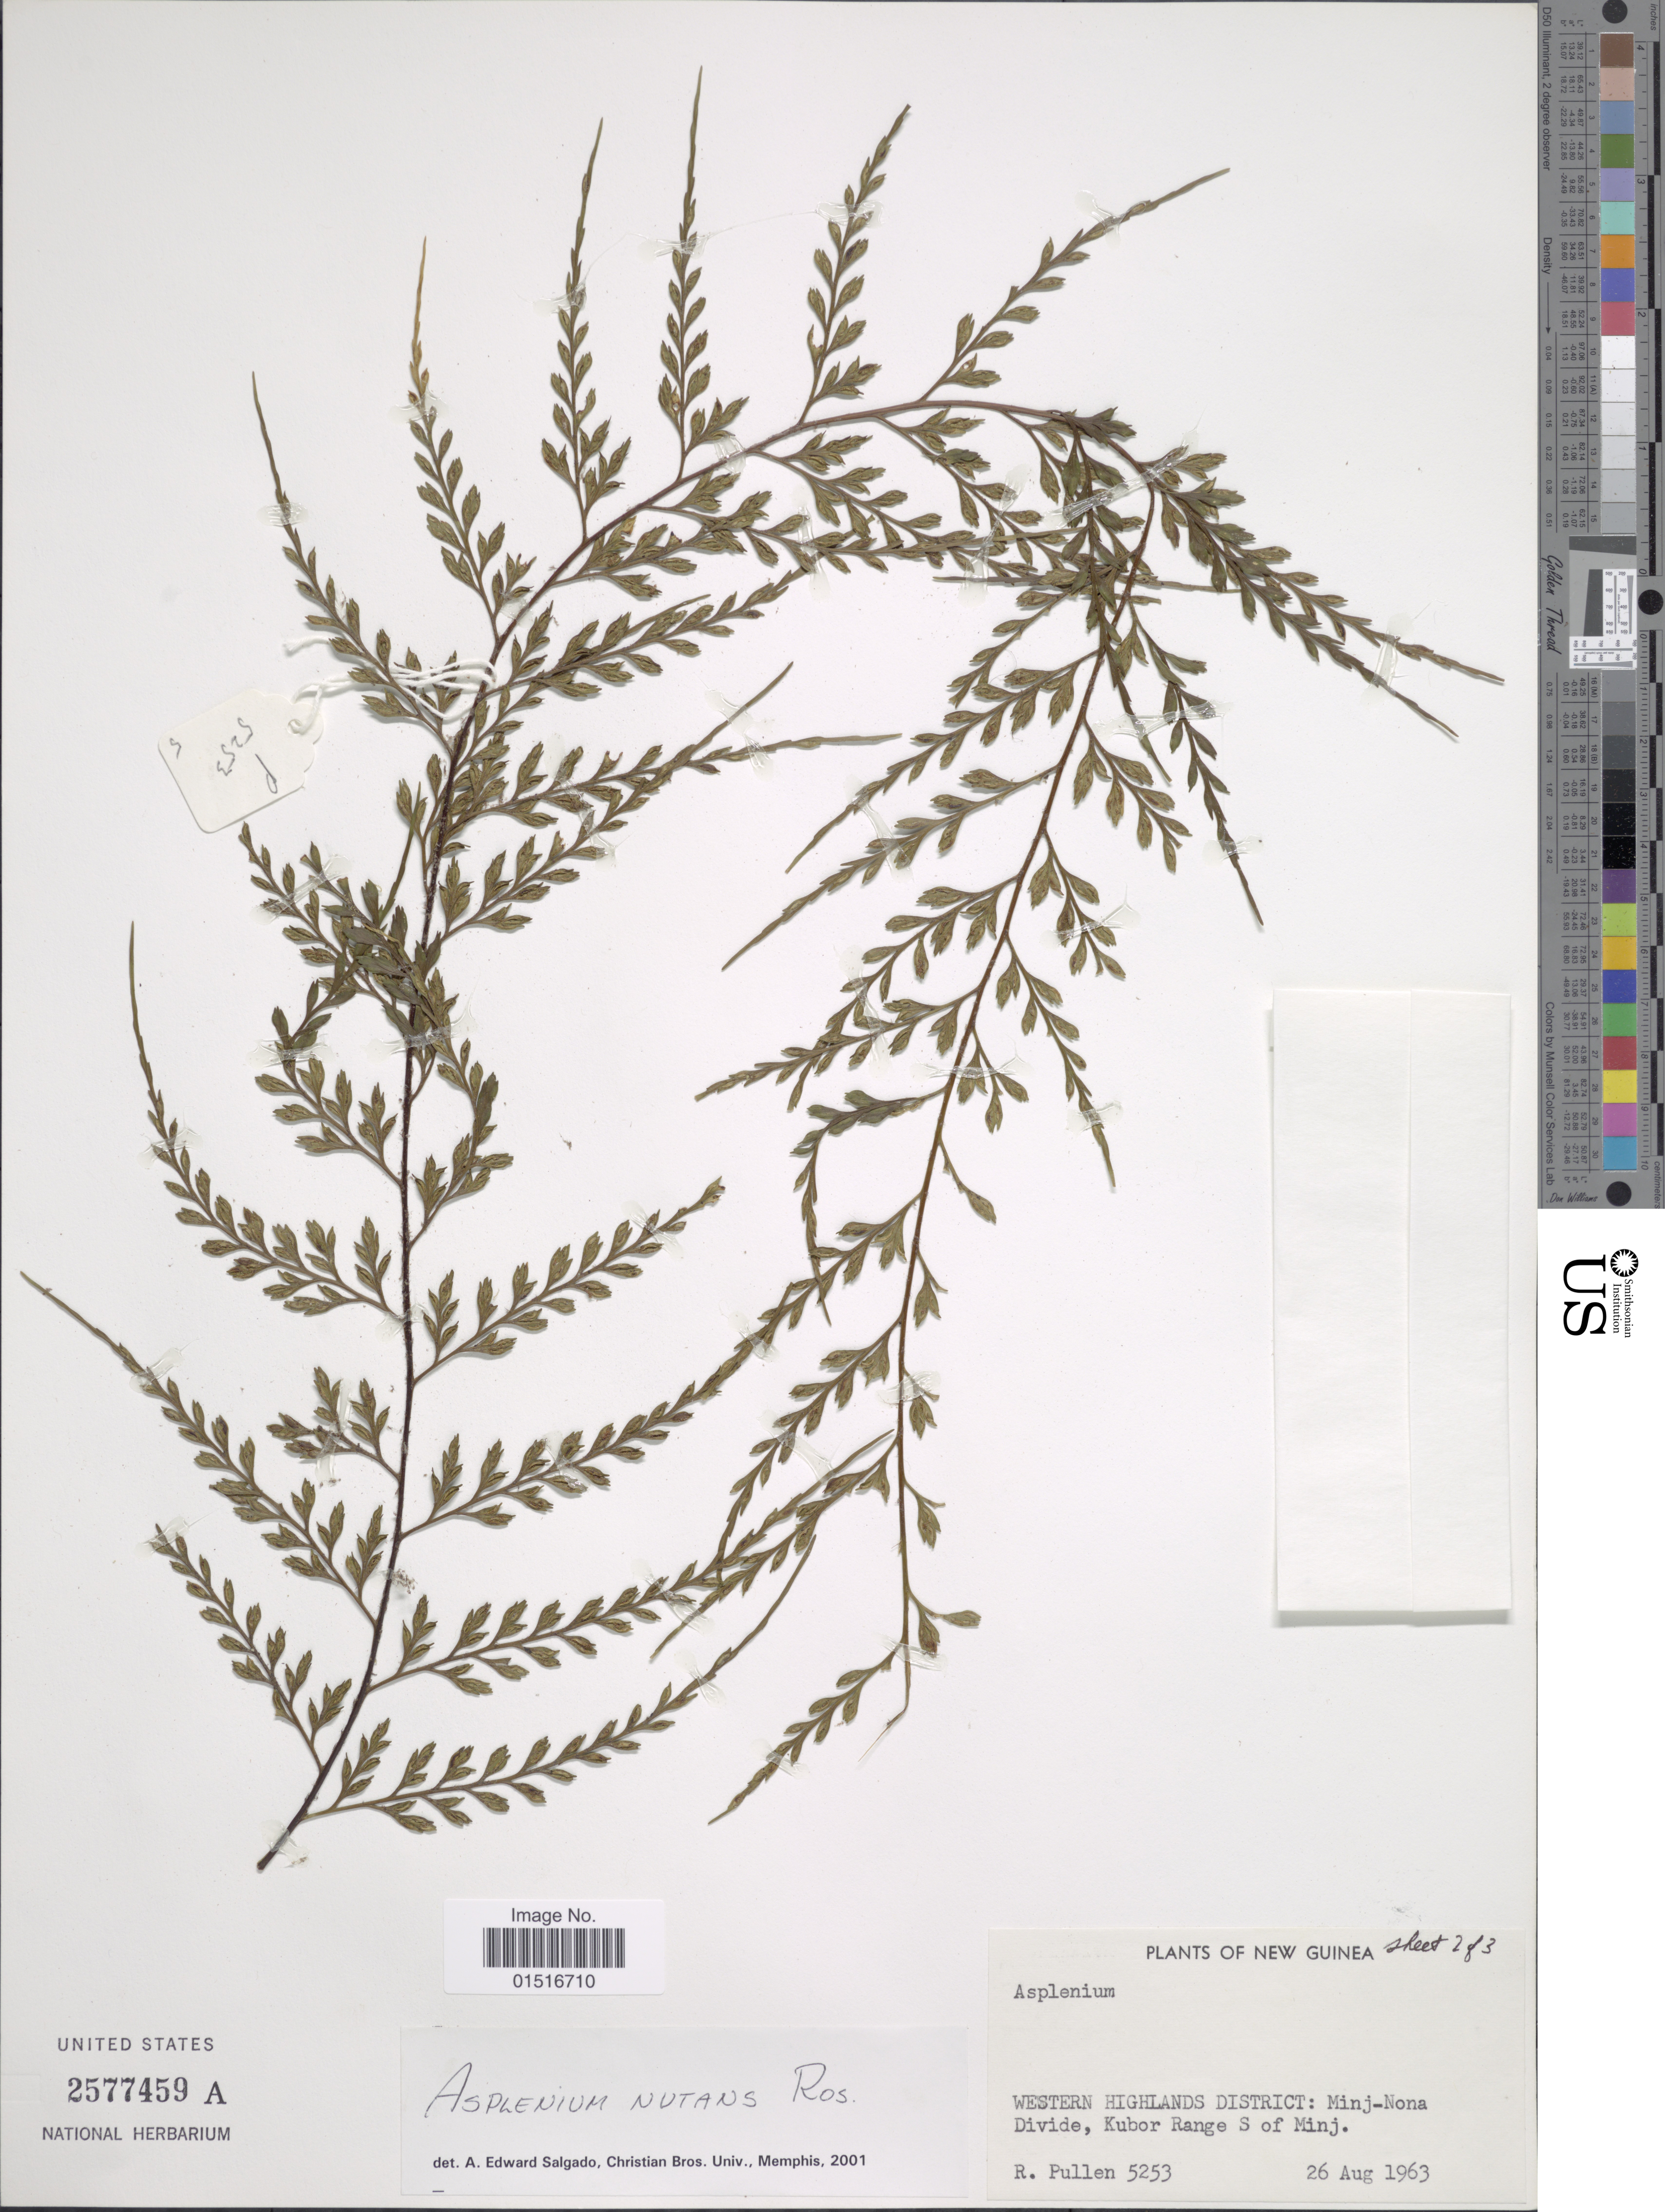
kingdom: Plantae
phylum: Tracheophyta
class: Polypodiopsida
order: Polypodiales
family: Aspleniaceae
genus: Asplenium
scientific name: Asplenium nutans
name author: Rosenst.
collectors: R. Pullen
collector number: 5253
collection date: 1963-08-26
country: Papua New Guinea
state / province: Western Highlands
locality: Minj-Nona Divide, Kubor Range S of Minj, New Guinea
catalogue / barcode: US 2577459A